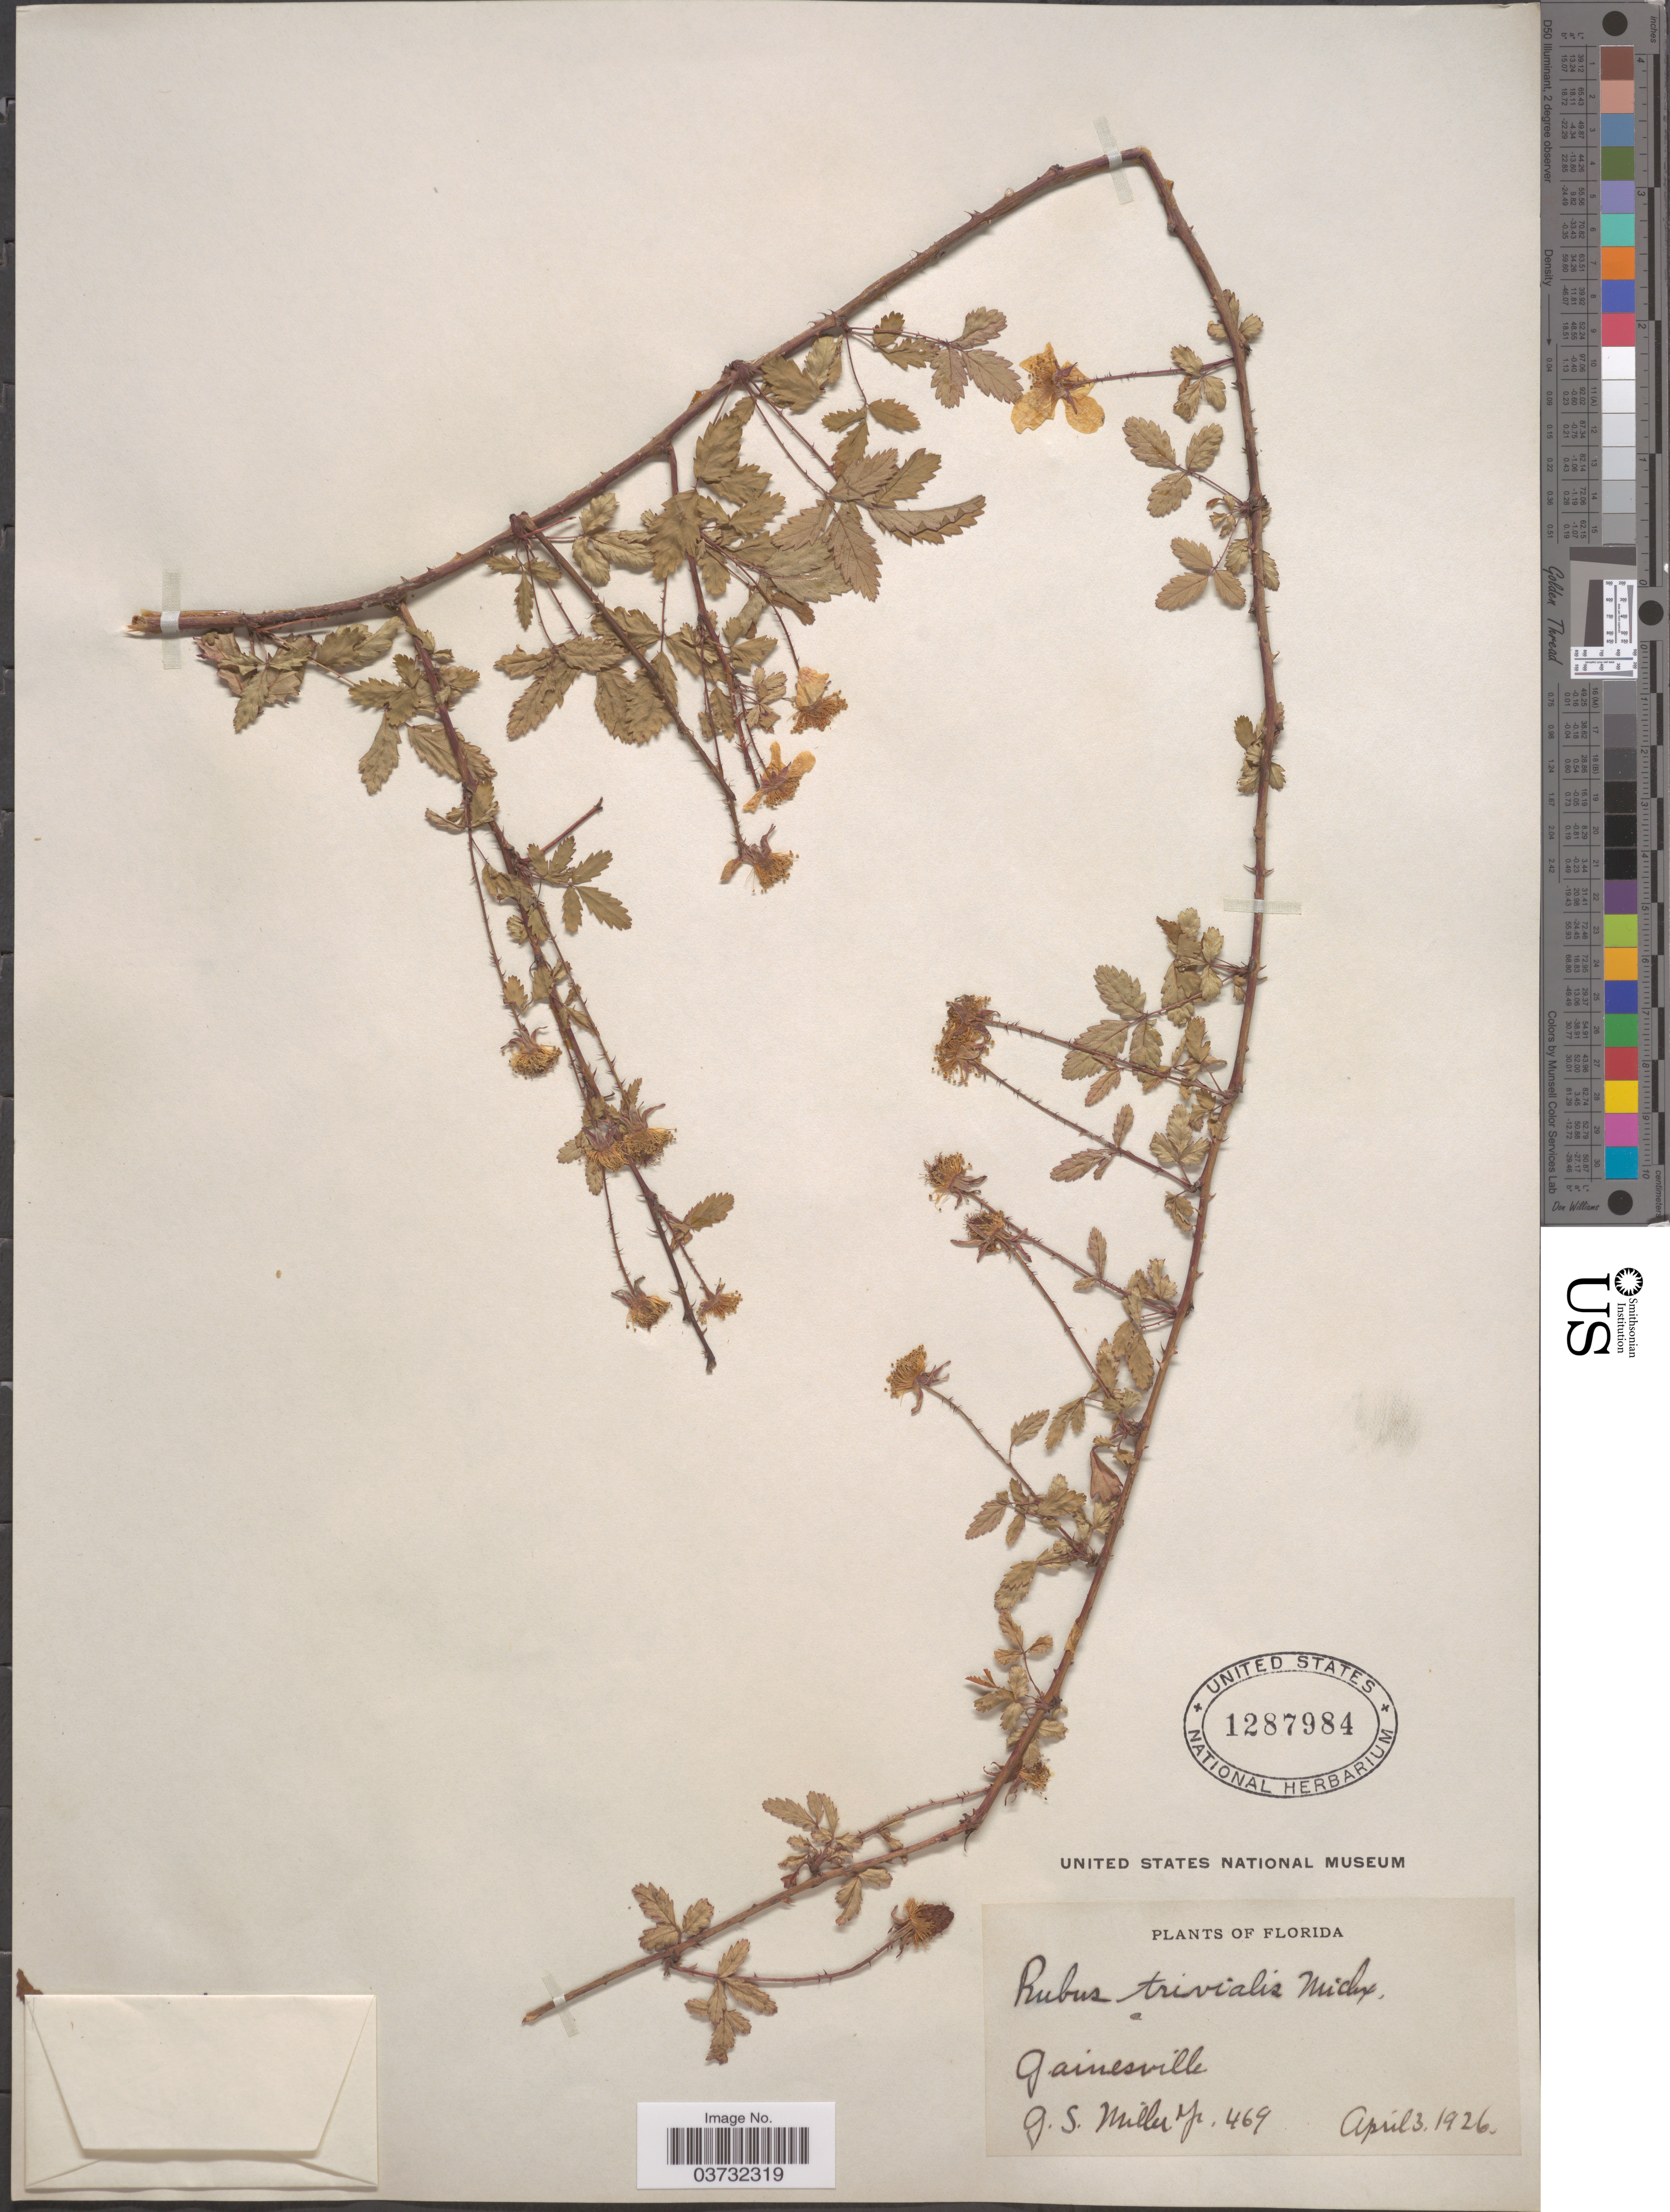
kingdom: Plantae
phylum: Tracheophyta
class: Magnoliopsida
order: Rosales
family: Rosaceae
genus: Rubus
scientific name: Rubus trivialis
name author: Michx.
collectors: G. S. Miller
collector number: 469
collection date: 1926-04-03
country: United States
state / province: Florida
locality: Gainesville.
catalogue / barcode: US 1287984